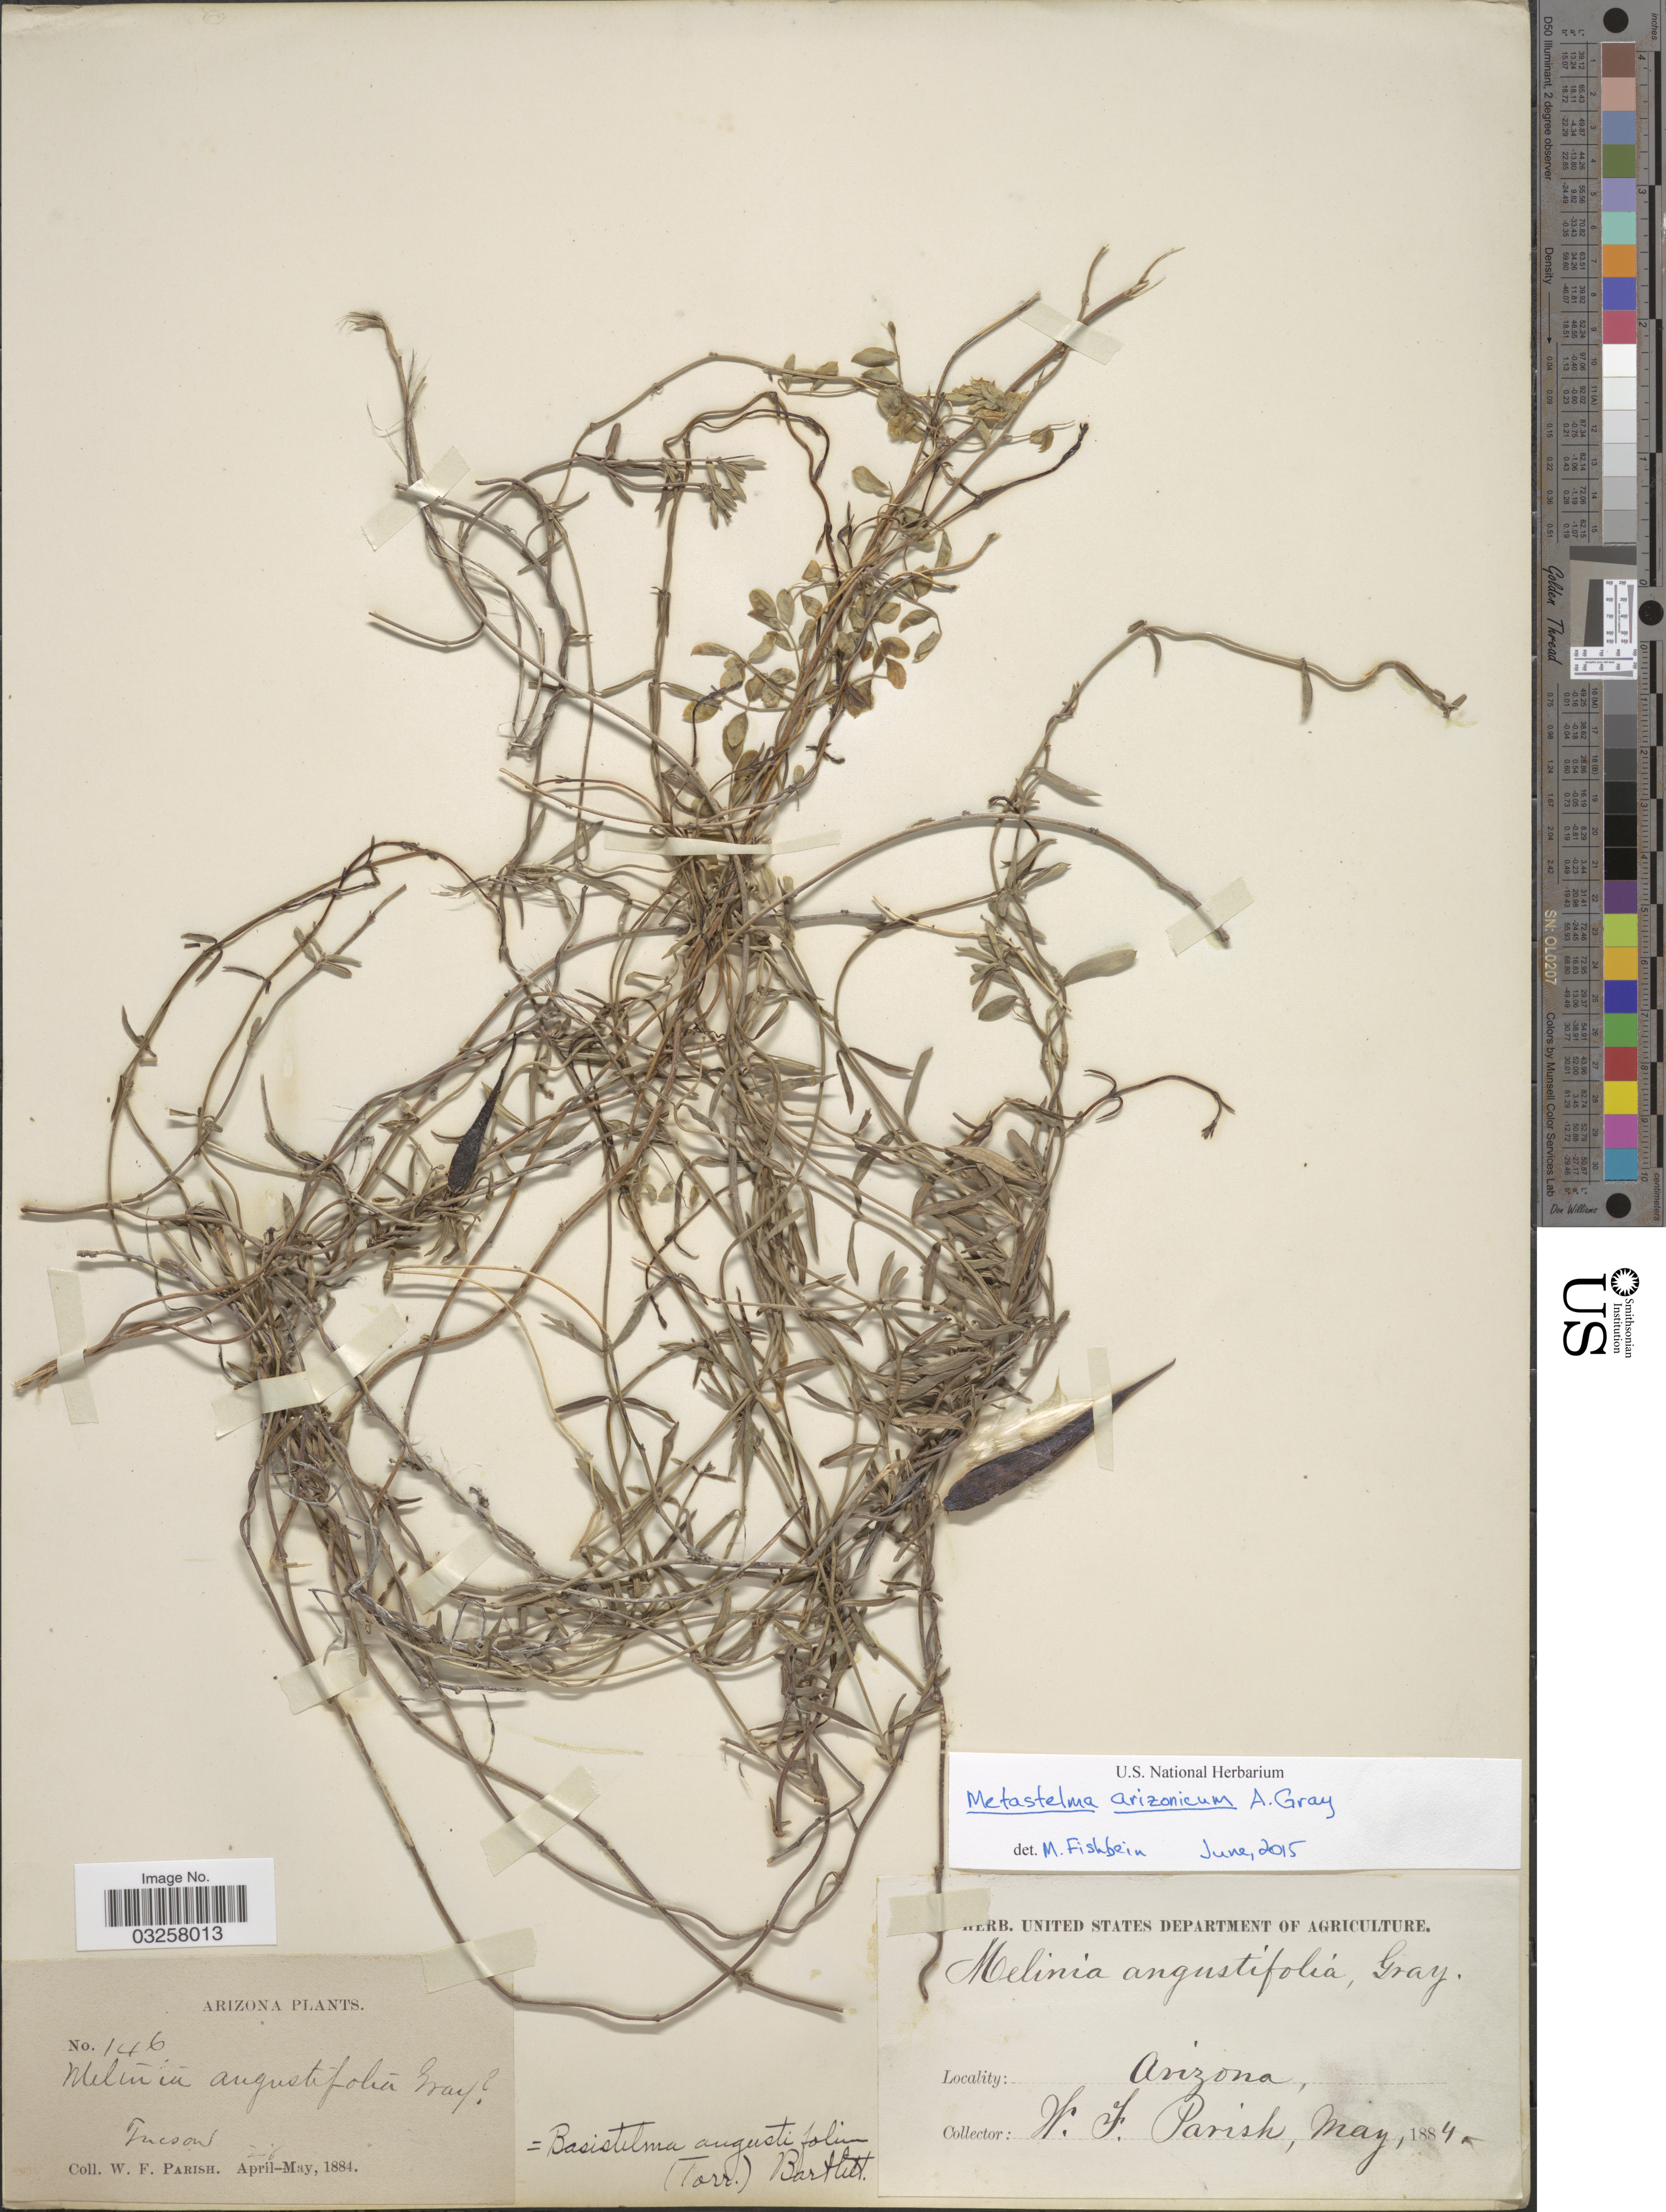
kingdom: Plantae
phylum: Tracheophyta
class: Magnoliopsida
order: Gentianales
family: Apocynaceae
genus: Metastelma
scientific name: Metastelma arizonicum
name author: A. Gray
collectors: W. F. Parish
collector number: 146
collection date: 1884-05-28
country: United States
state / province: Arizona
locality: Tucson.